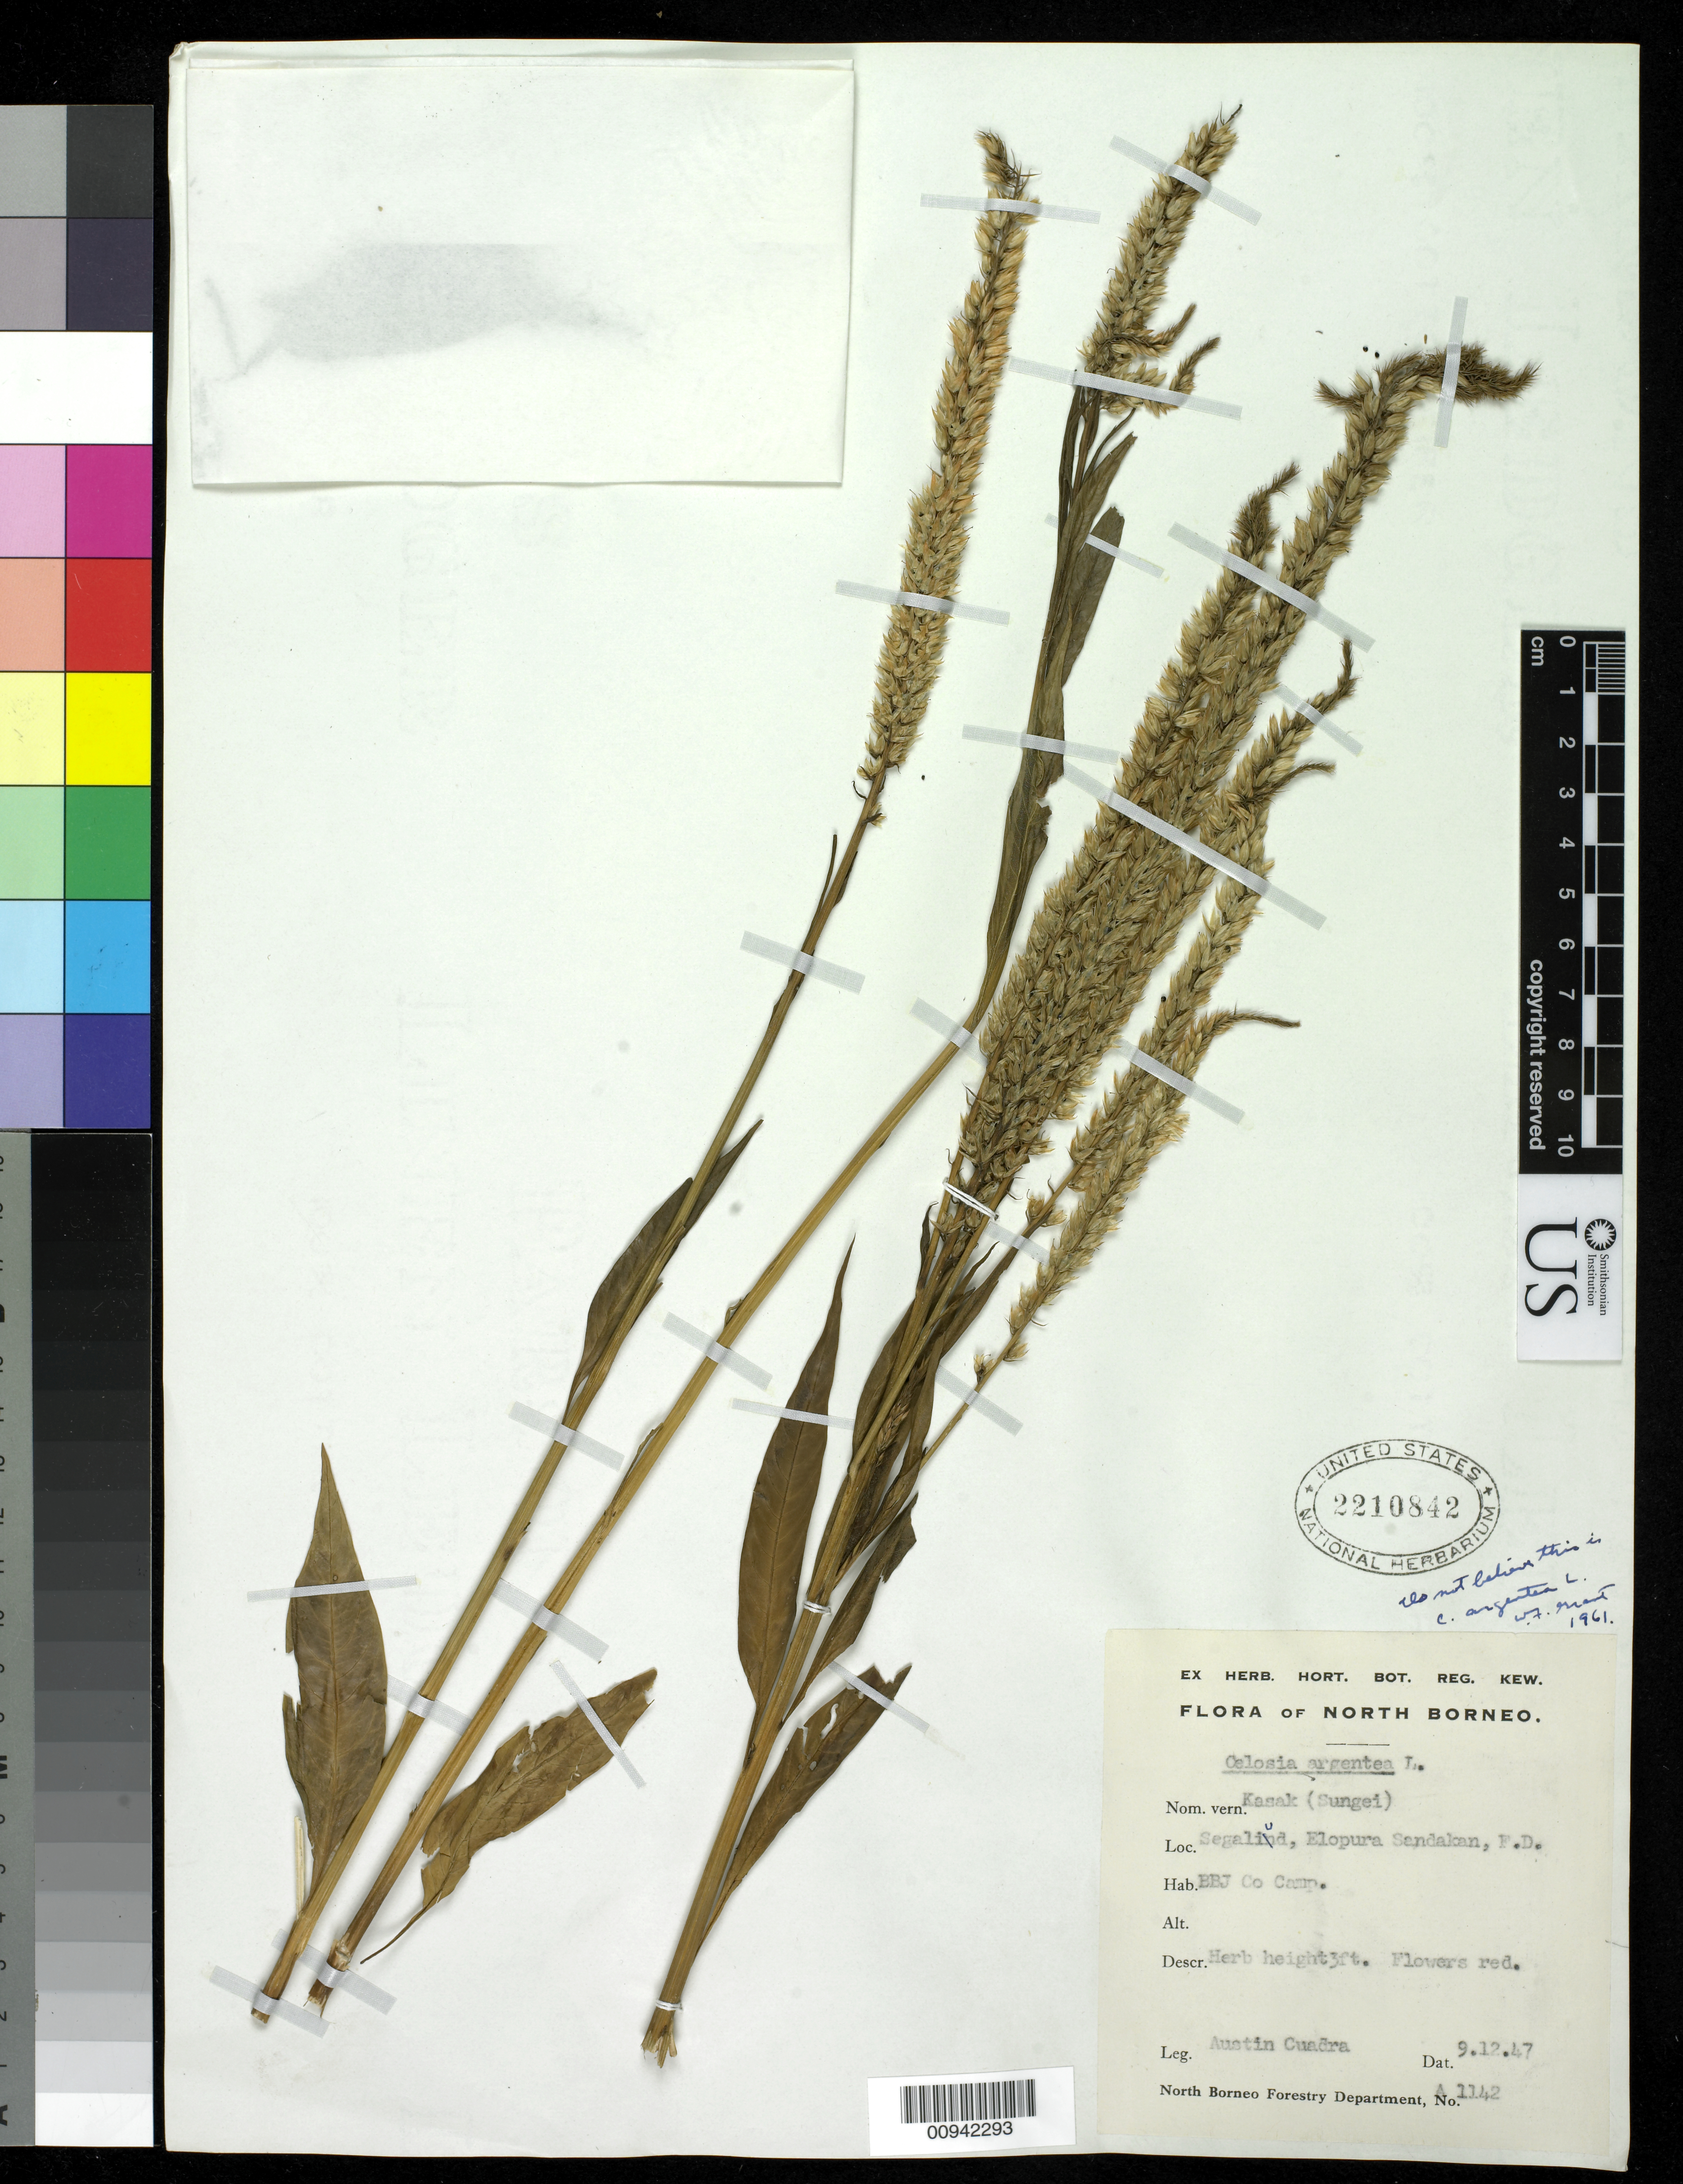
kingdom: Plantae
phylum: Tracheophyta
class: Magnoliopsida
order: Caryophyllales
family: Amaranthaceae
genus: Celosia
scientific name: Celosia argentea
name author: L.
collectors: A. Cuadra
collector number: A 1142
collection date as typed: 12 Sep 1947 or 09 Dec 1947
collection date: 1947-09-12 or 1947-12-09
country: Malaysia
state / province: Sabah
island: Borneo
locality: Segaliud, Elopura, Sandakan, F.D.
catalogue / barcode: US 2210842